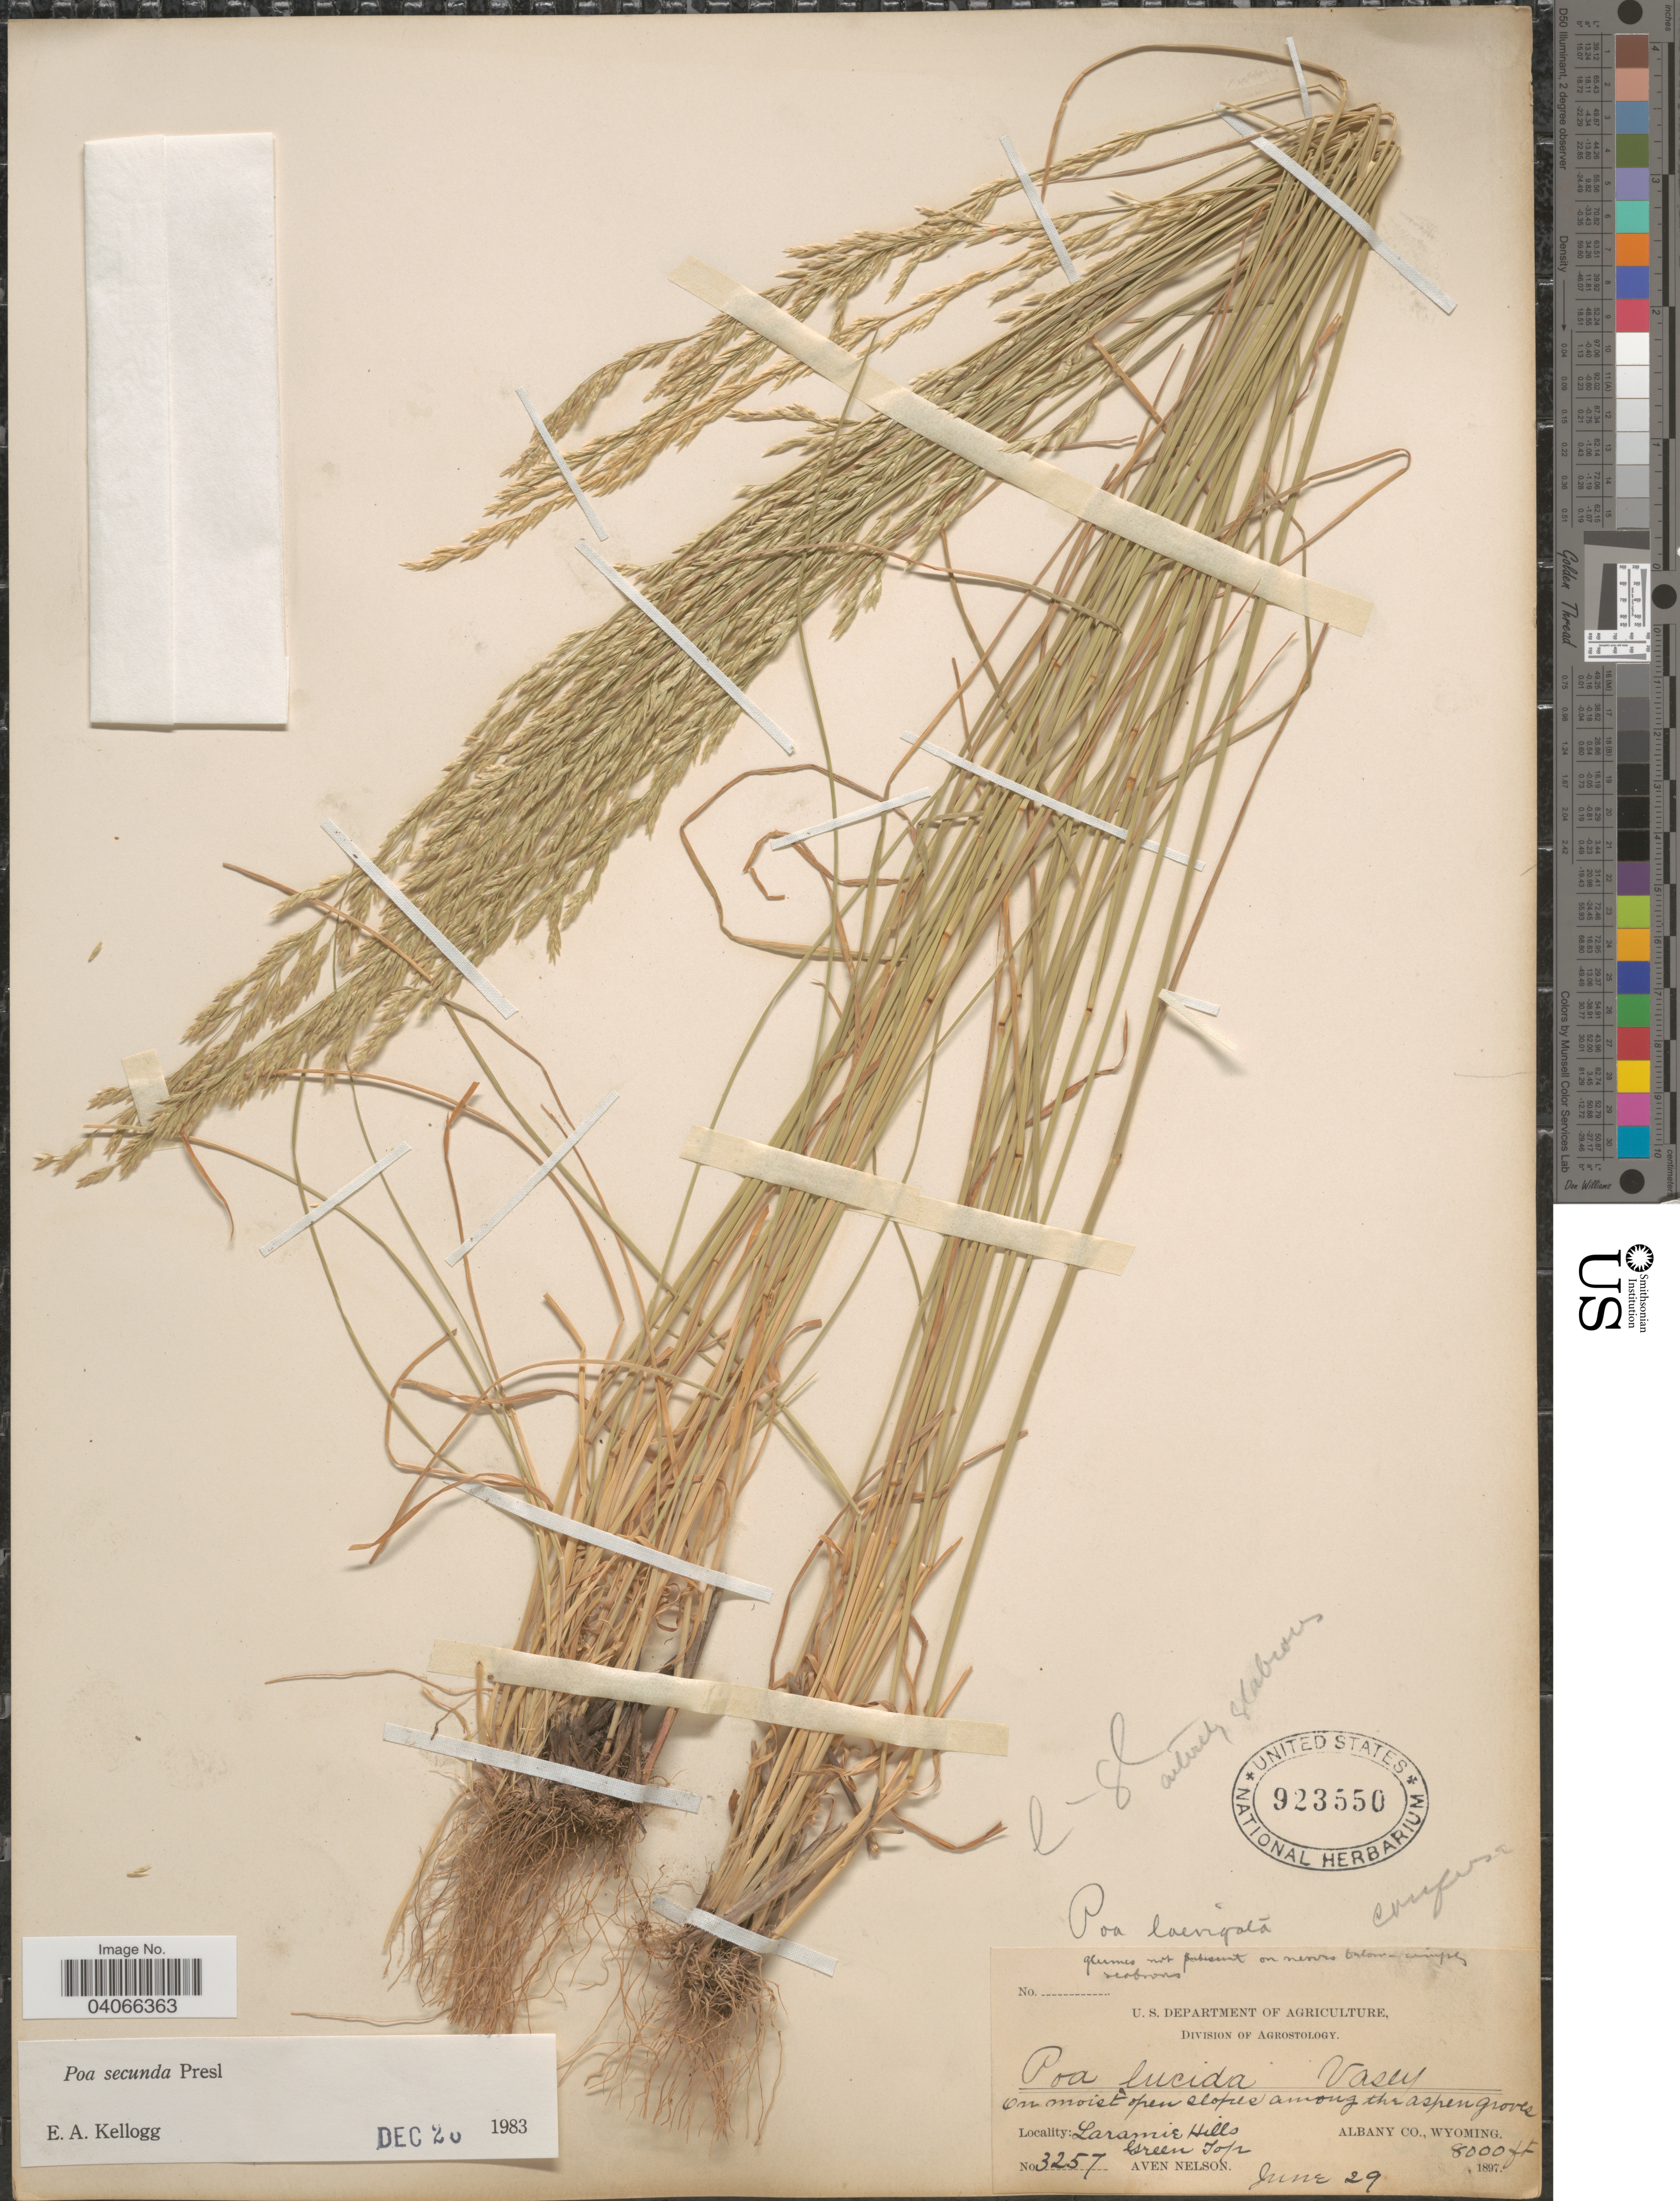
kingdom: Plantae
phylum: Tracheophyta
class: Liliopsida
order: Poales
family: Poaceae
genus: Poa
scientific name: Poa secunda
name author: J. Presl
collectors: A. Nelson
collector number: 3257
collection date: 1897-06-29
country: United States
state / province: Wyoming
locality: On moist open slopes among the aspen groves. Laramie Hills. Green Top. Albany Co.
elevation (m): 2438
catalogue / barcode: US 923550